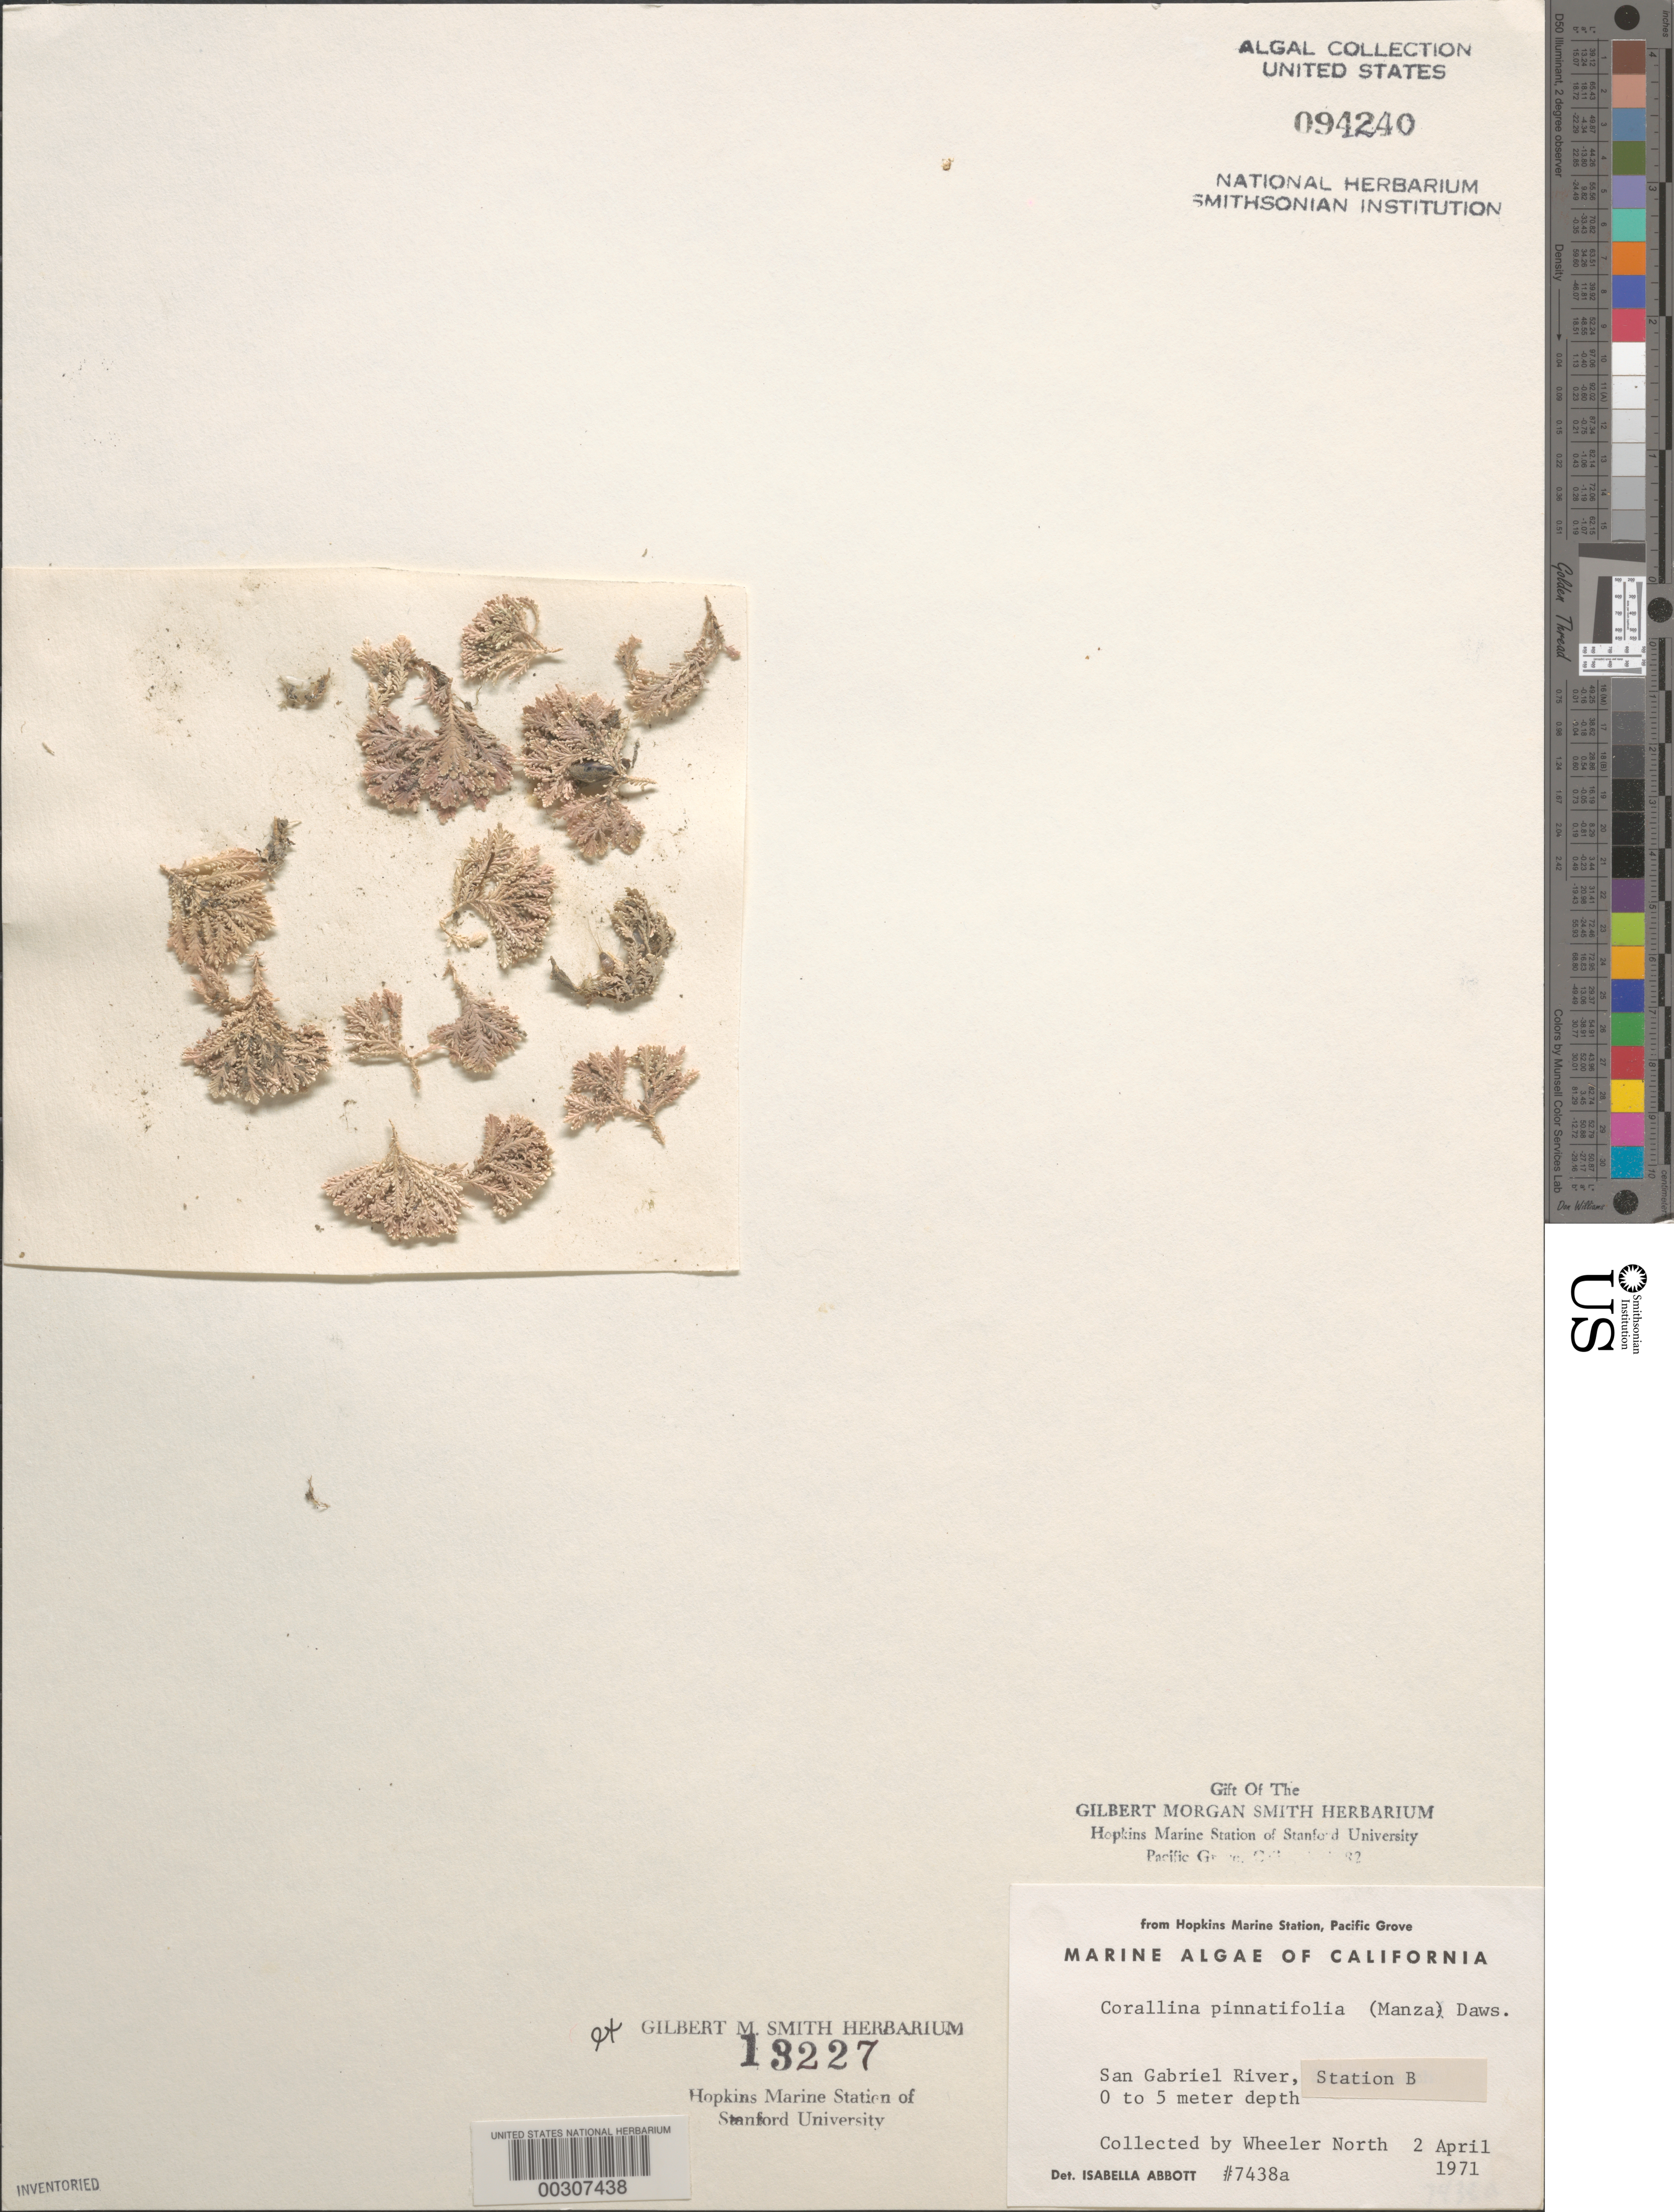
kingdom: Plantae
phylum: Rhodophyta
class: Florideophyceae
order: Corallinales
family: Corallinaceae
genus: Corallina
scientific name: Corallina berterii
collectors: W. North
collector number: IAA 7438a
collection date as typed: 02 Apr 1971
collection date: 1971-04-02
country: United States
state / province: California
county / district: Los Angeles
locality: San Gabriel River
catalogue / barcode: US 94240